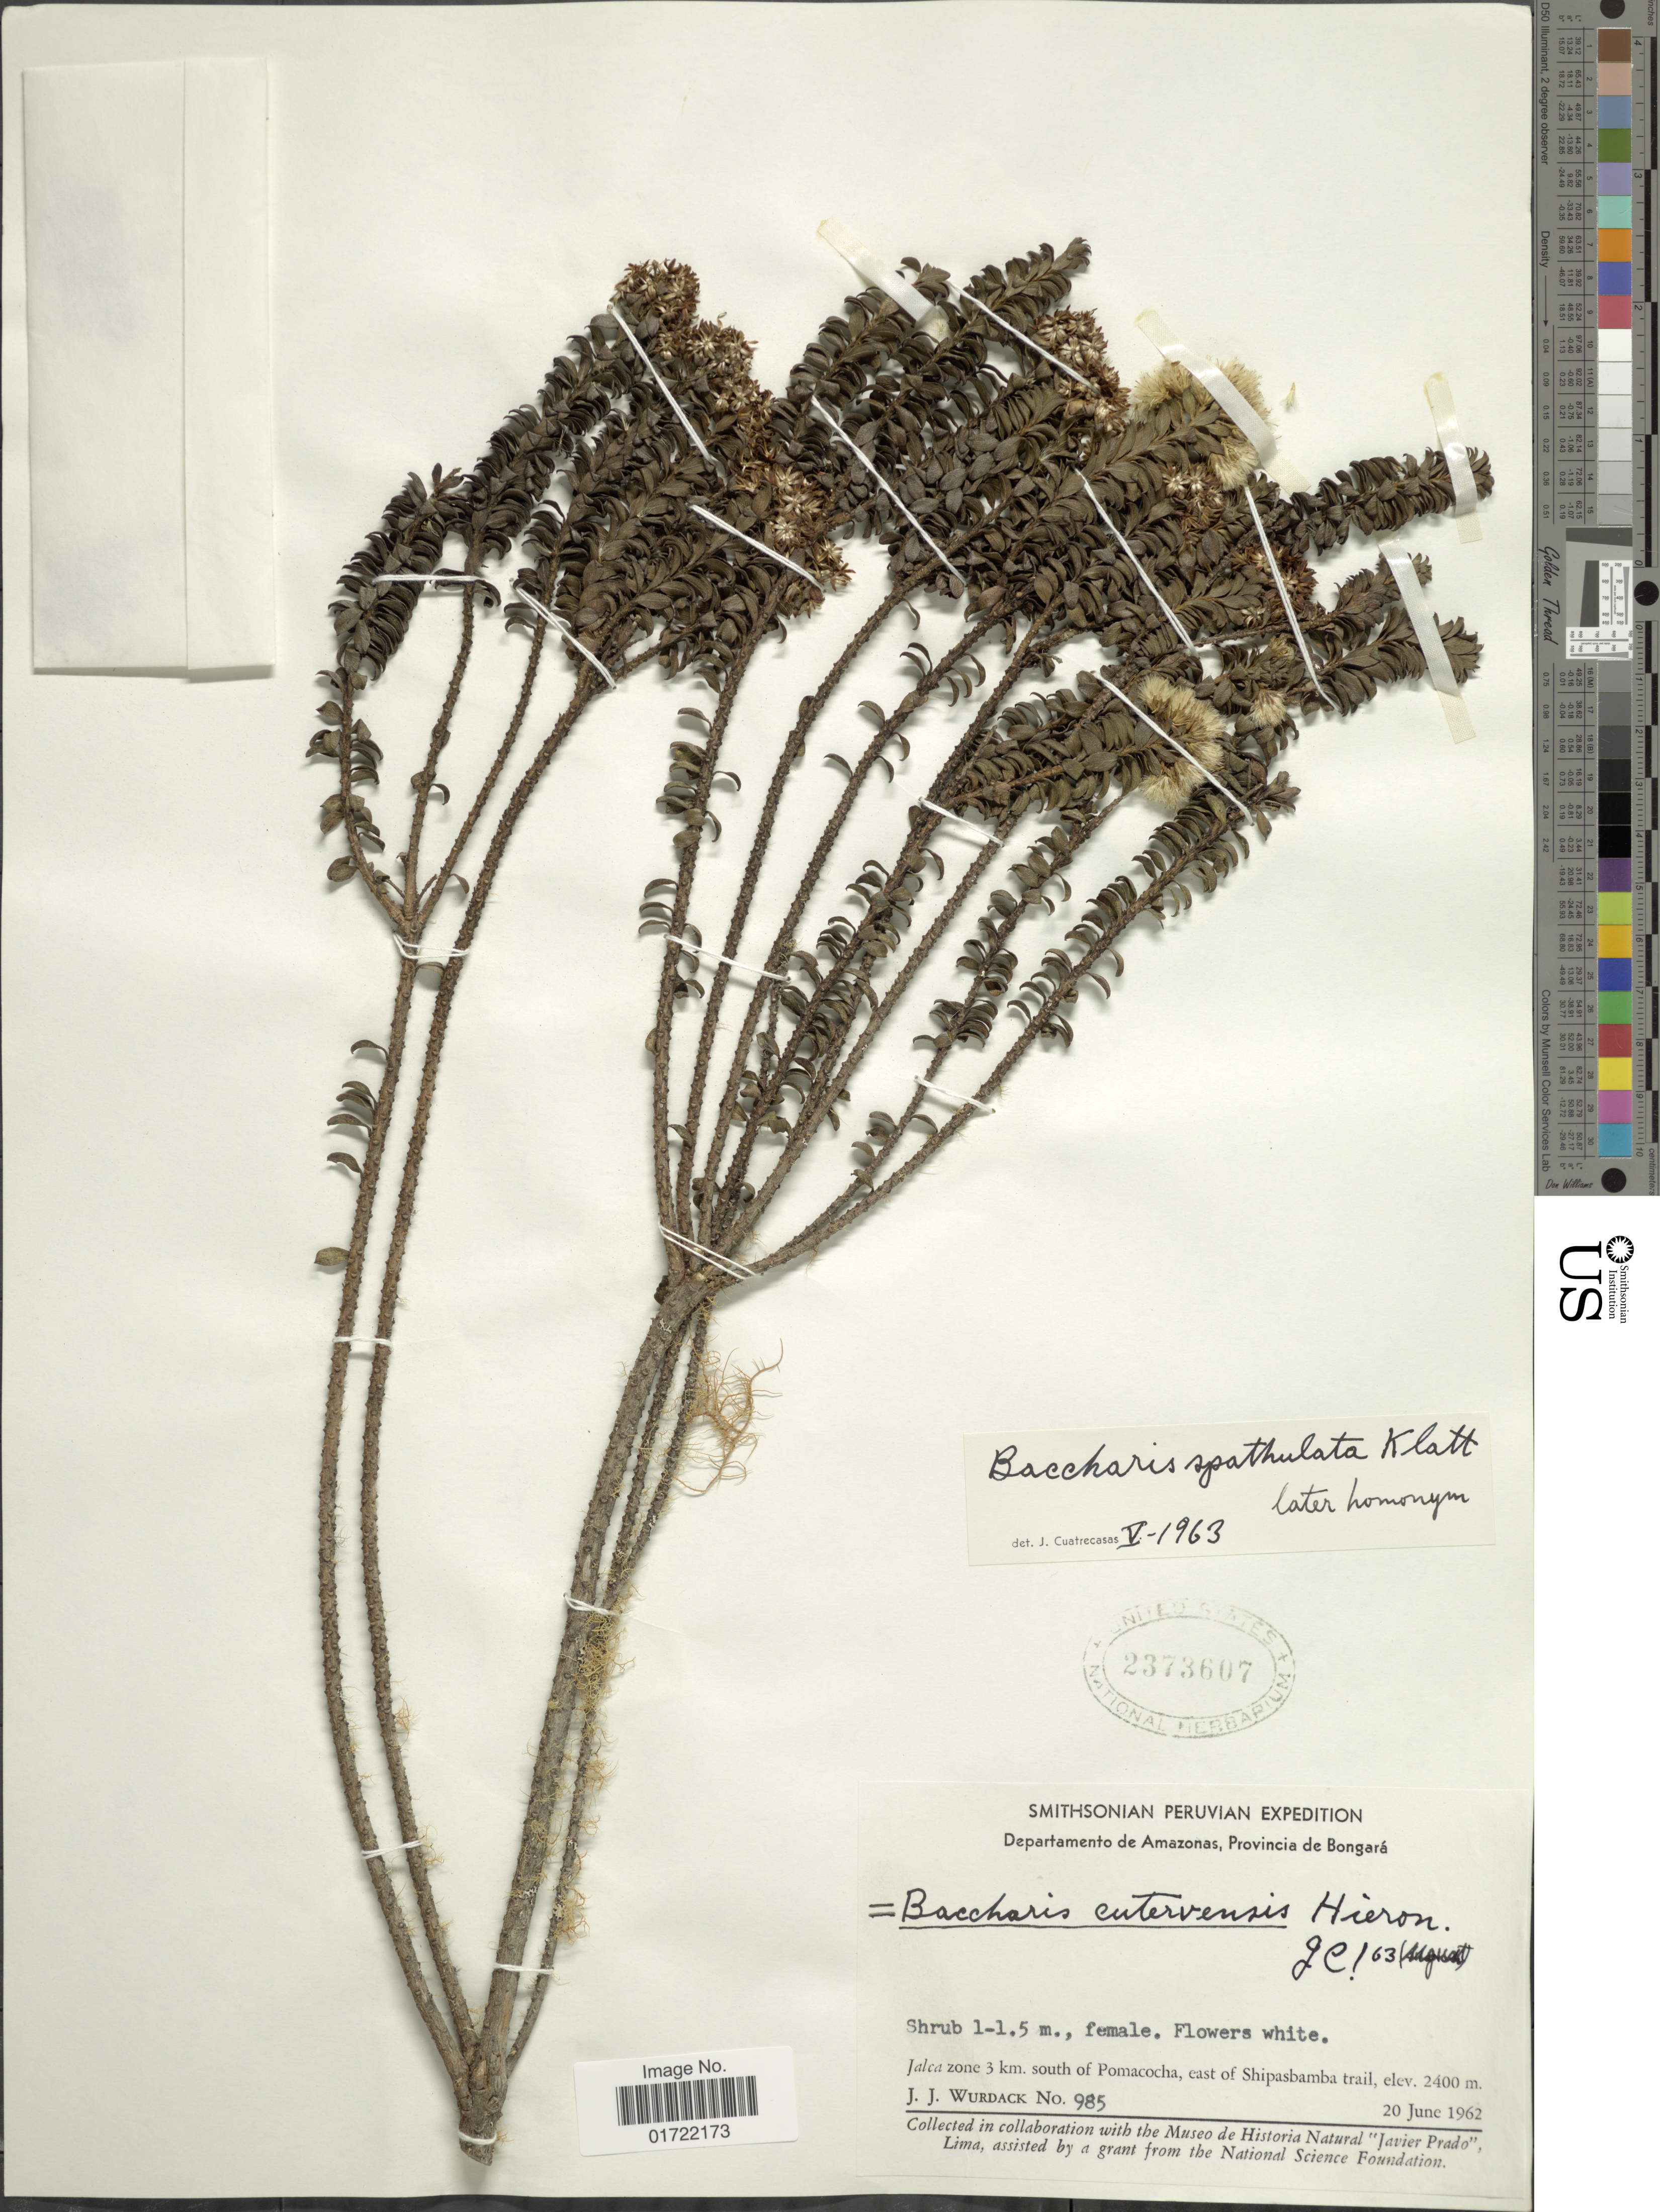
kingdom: Plantae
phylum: Tracheophyta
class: Magnoliopsida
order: Asterales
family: Asteraceae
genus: Baccharis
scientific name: Baccharis cutervensis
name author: Hieron.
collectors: J. J. Wurdack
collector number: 985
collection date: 1962-06-20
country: Peru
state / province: Amazonas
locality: Departamento de Amazonas, Provincia de Chachapoyas, Jalca zone 3 km. south of Pomacocha, east of Shipasbamba trail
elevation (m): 2400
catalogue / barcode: US 2373607